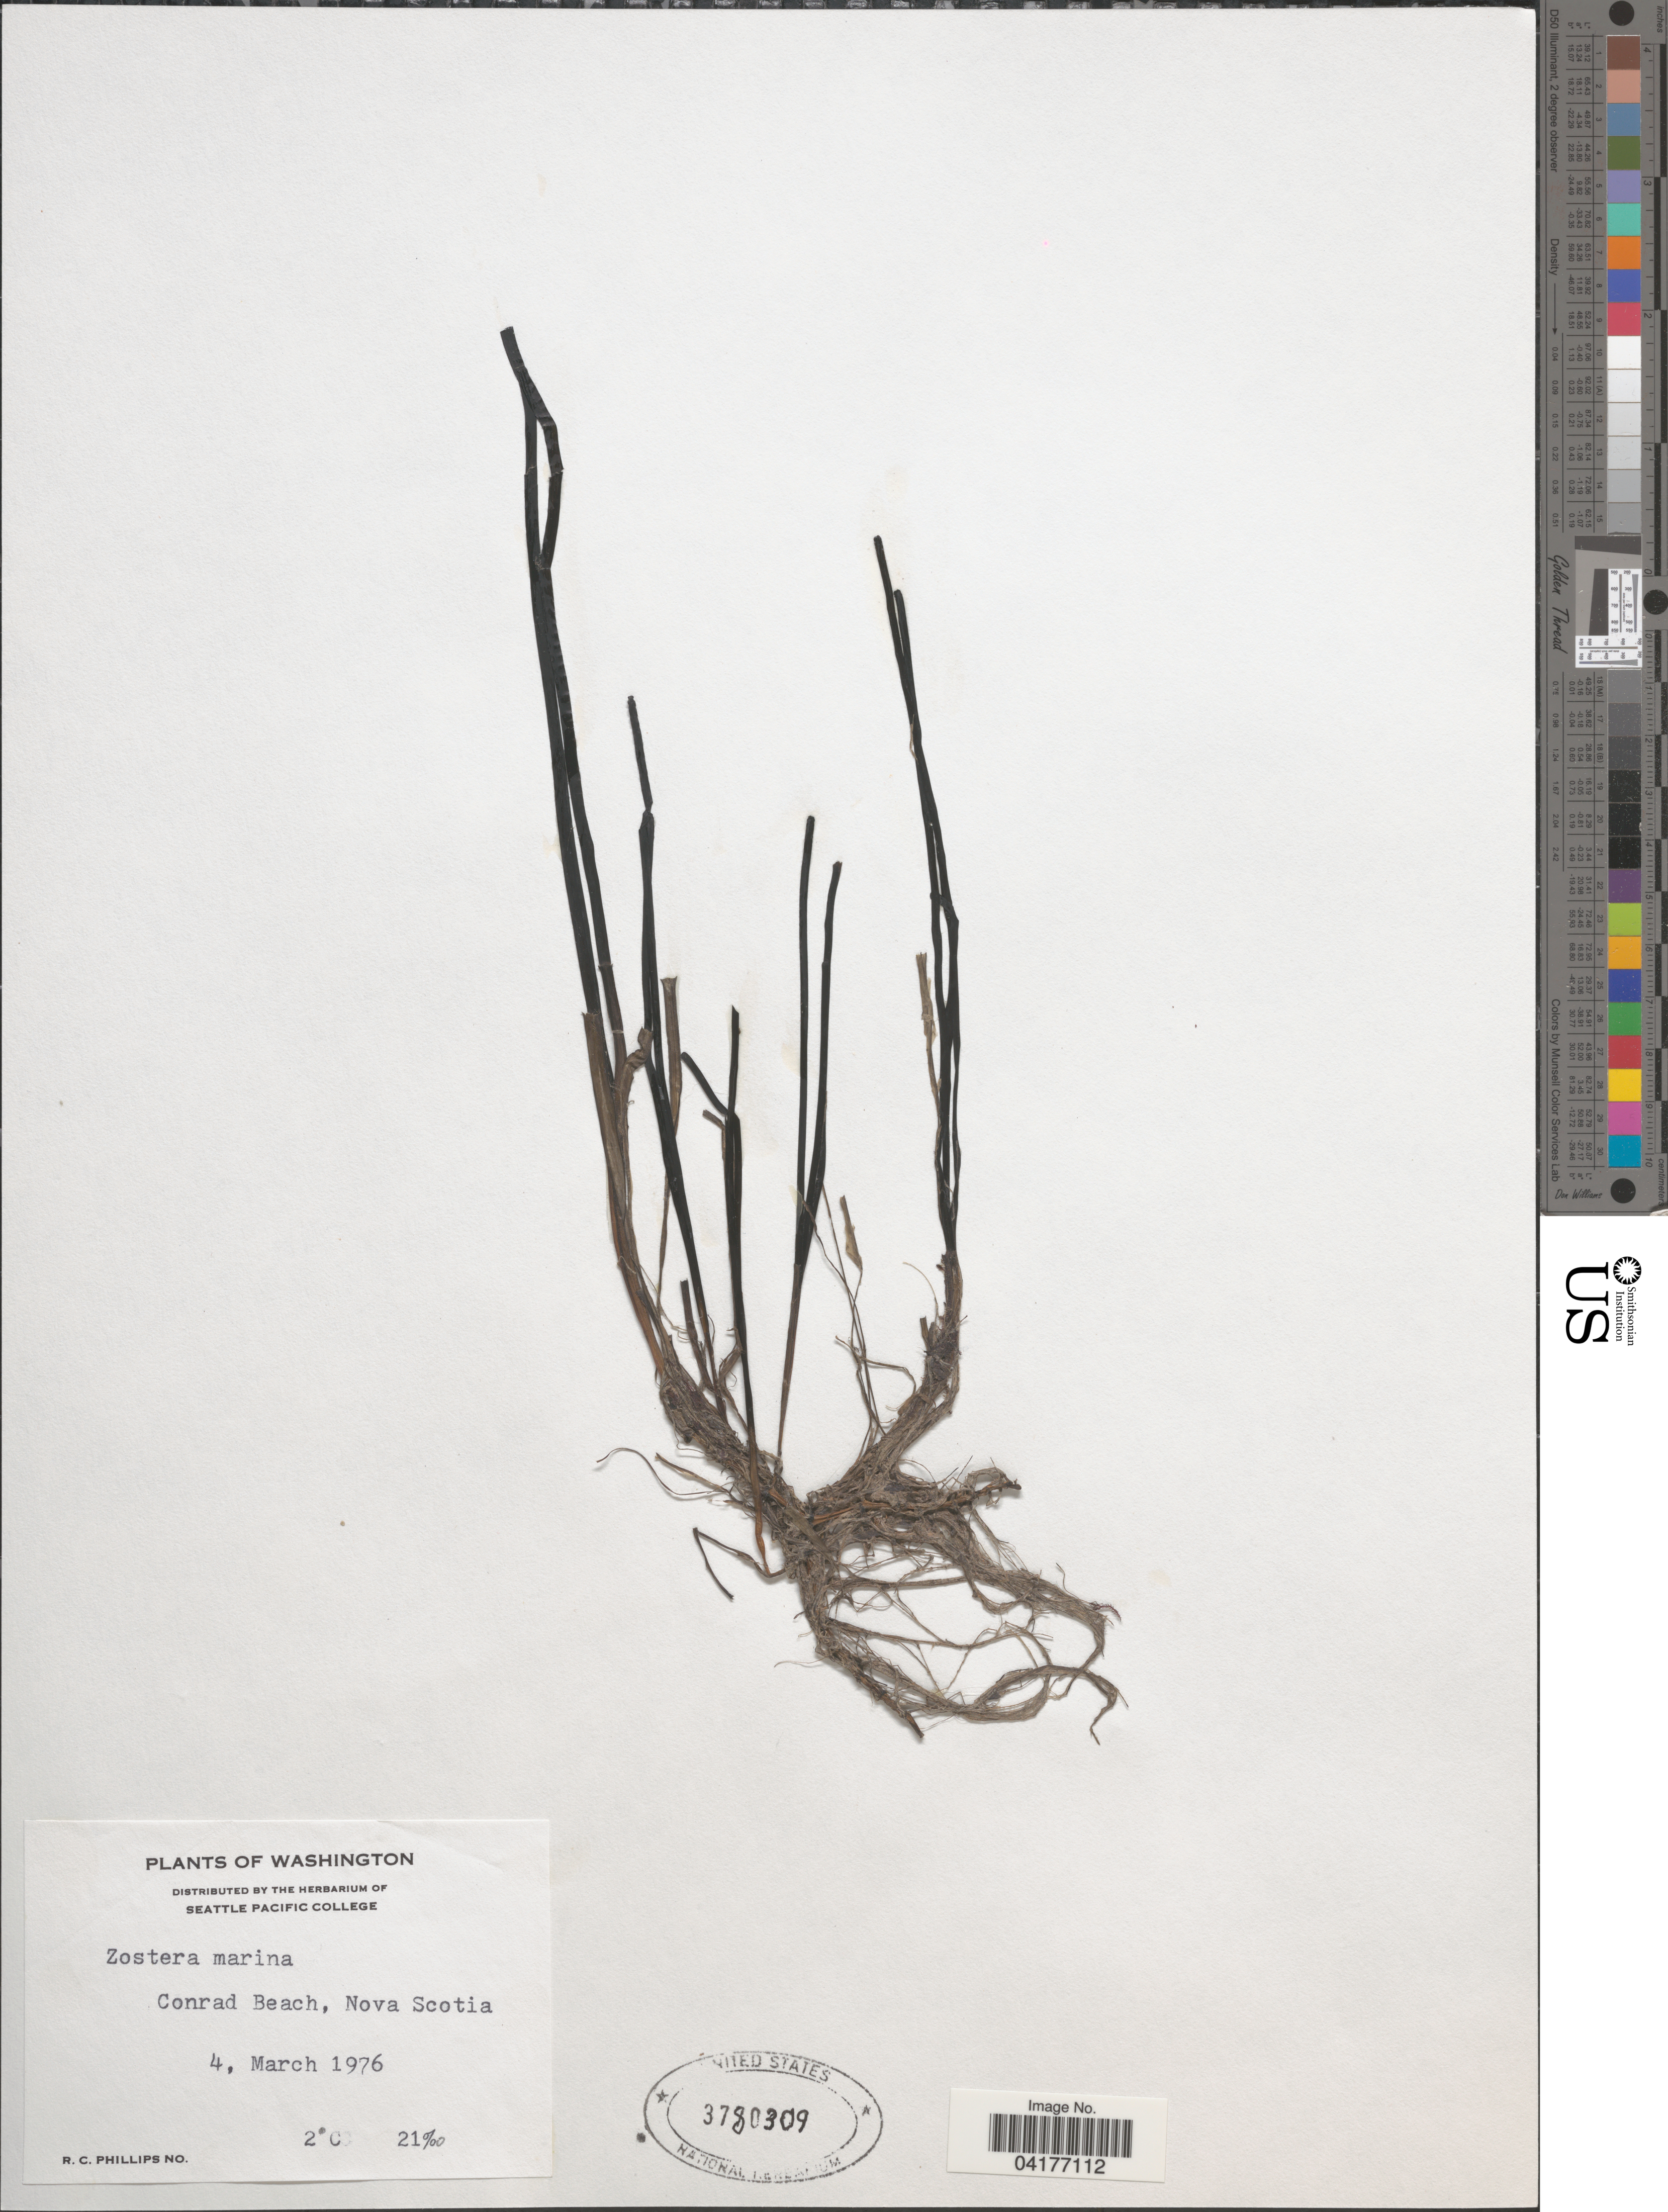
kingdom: Plantae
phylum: Tracheophyta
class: Liliopsida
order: Alismatales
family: Zosteraceae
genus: Zostera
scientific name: Zostera marina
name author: L.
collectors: R. C. Phillips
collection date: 1976-03-04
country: Canada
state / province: Nova Scotia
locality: Conrad Beach.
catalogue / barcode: US 3780309